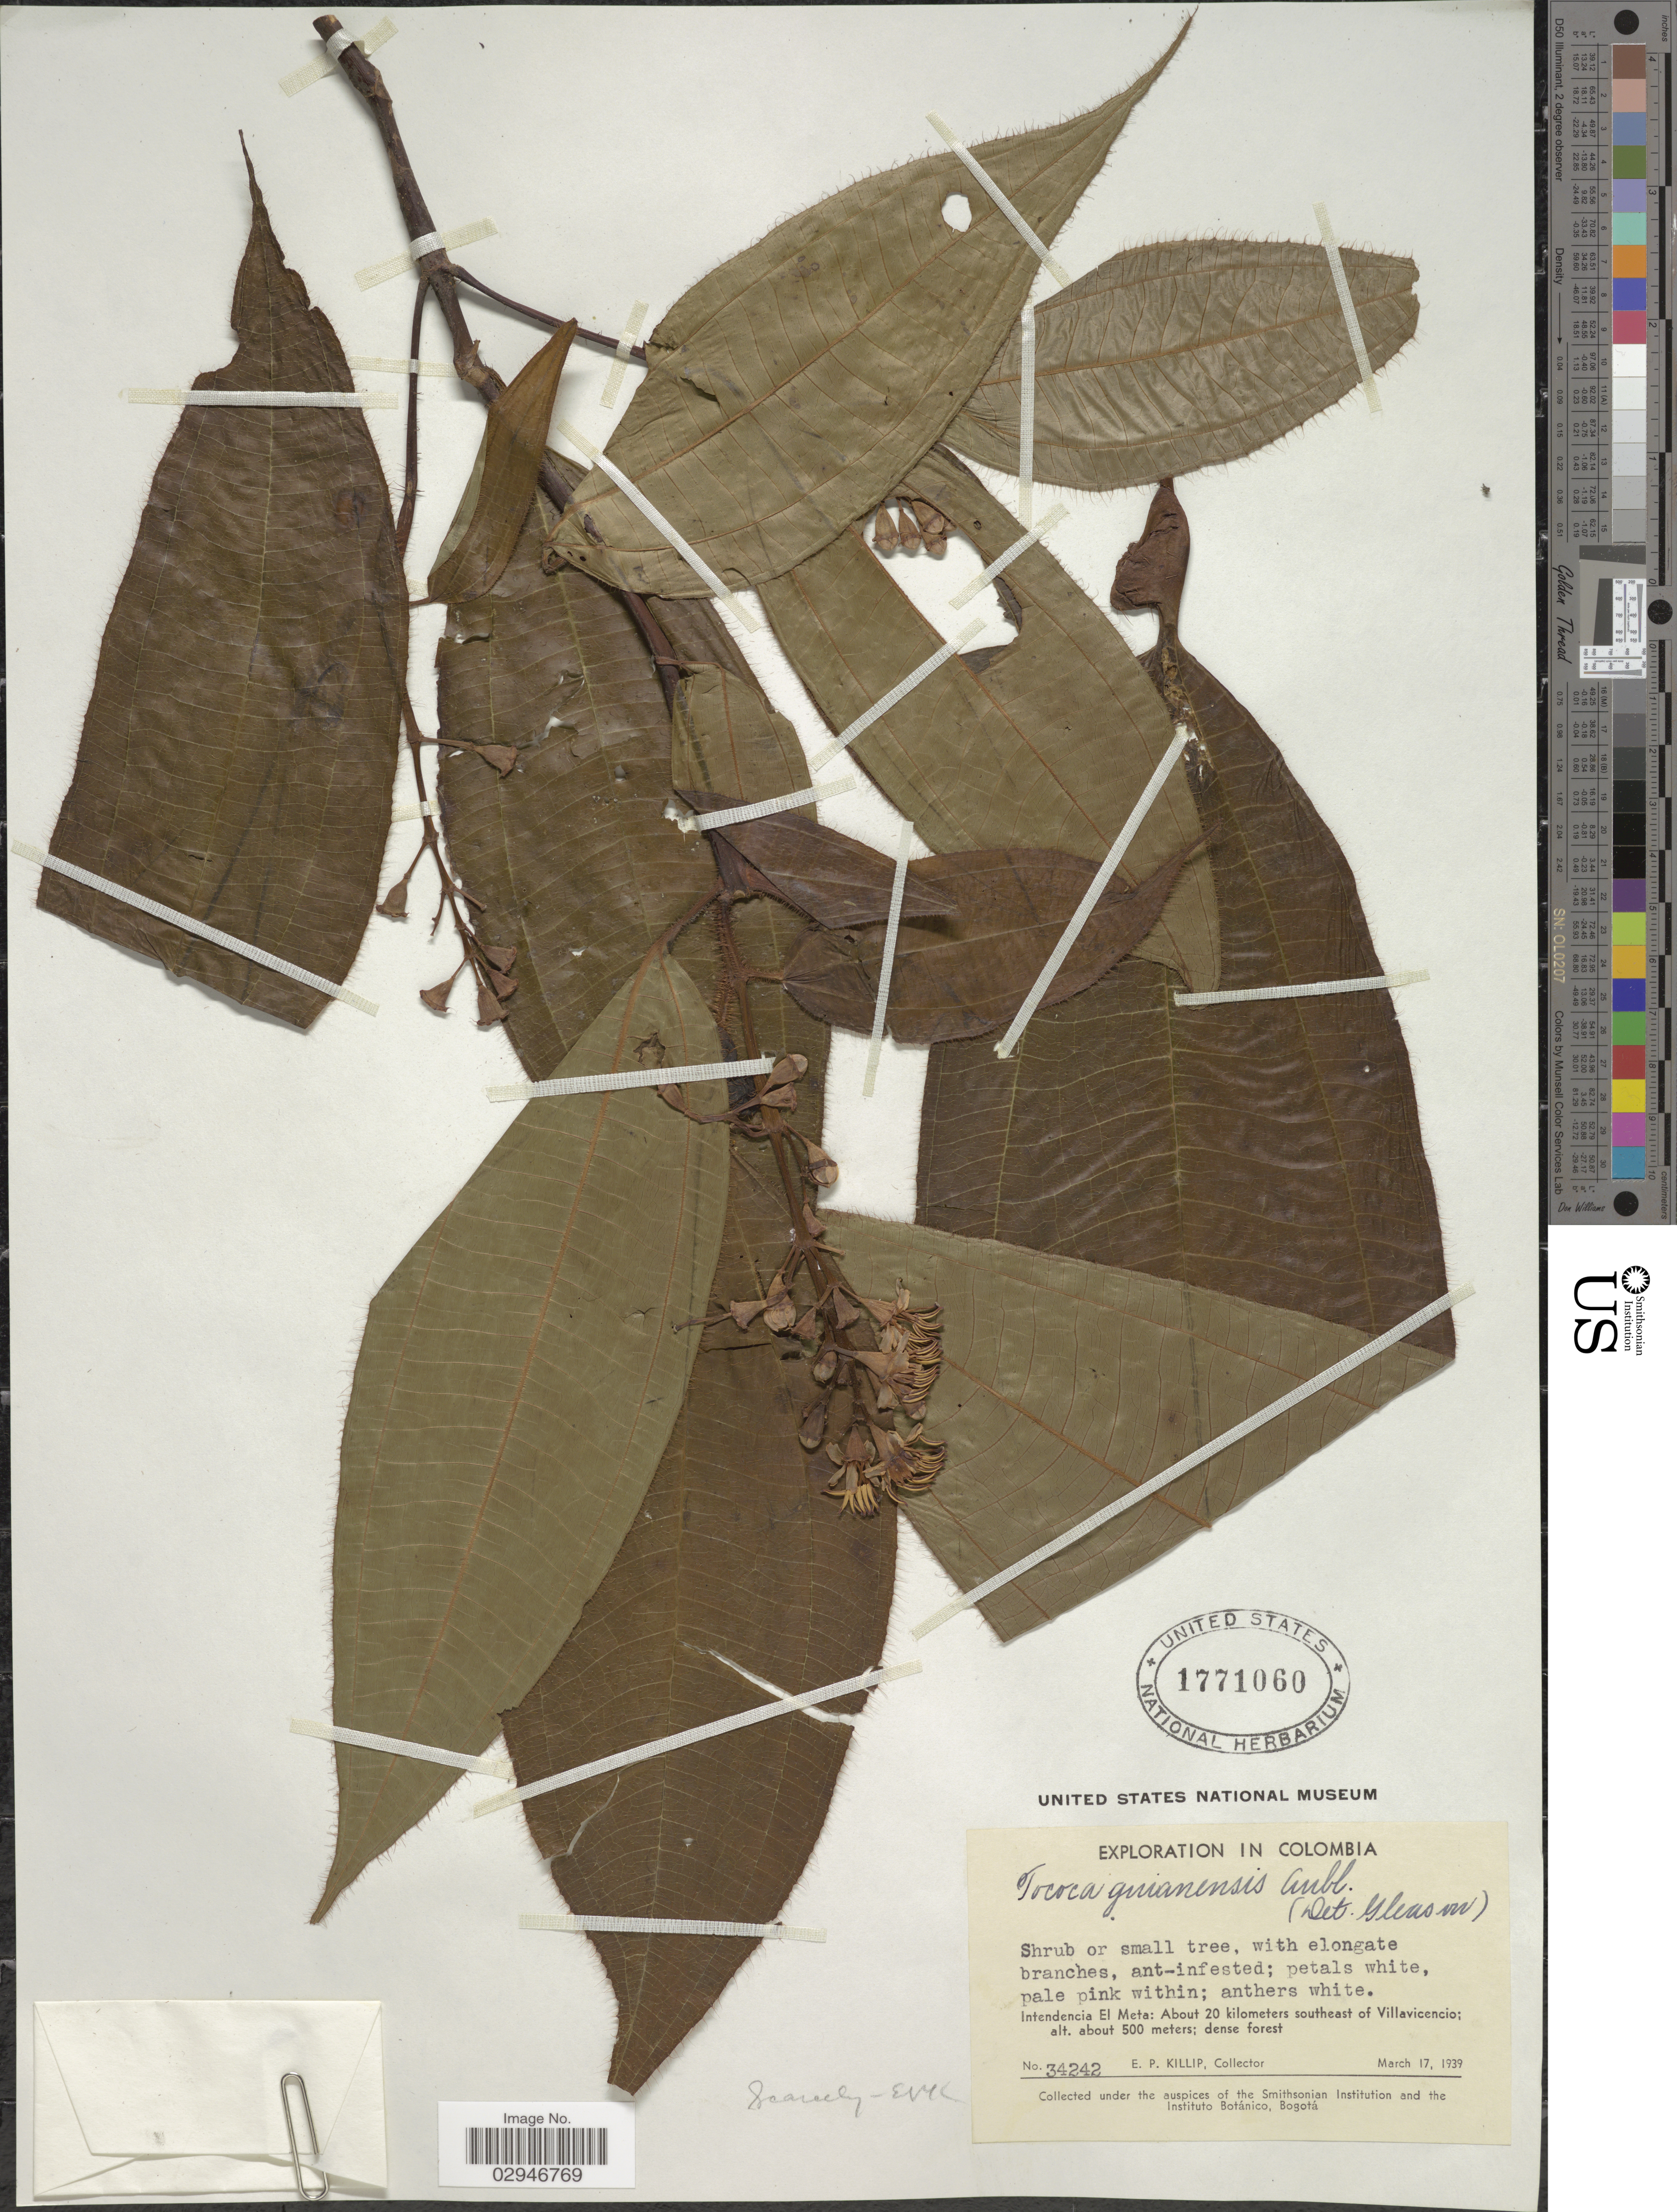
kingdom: Plantae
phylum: Tracheophyta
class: Magnoliopsida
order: Myrtales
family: Melastomataceae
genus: Tococa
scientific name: Tococa guianensis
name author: Aubl.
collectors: E. P. Killip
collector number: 34242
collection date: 1939-03-17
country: Colombia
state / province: Meta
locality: Intendencia El Meta: About 20 kilometers southeast of Villavicencio.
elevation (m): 500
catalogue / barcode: US 1771060